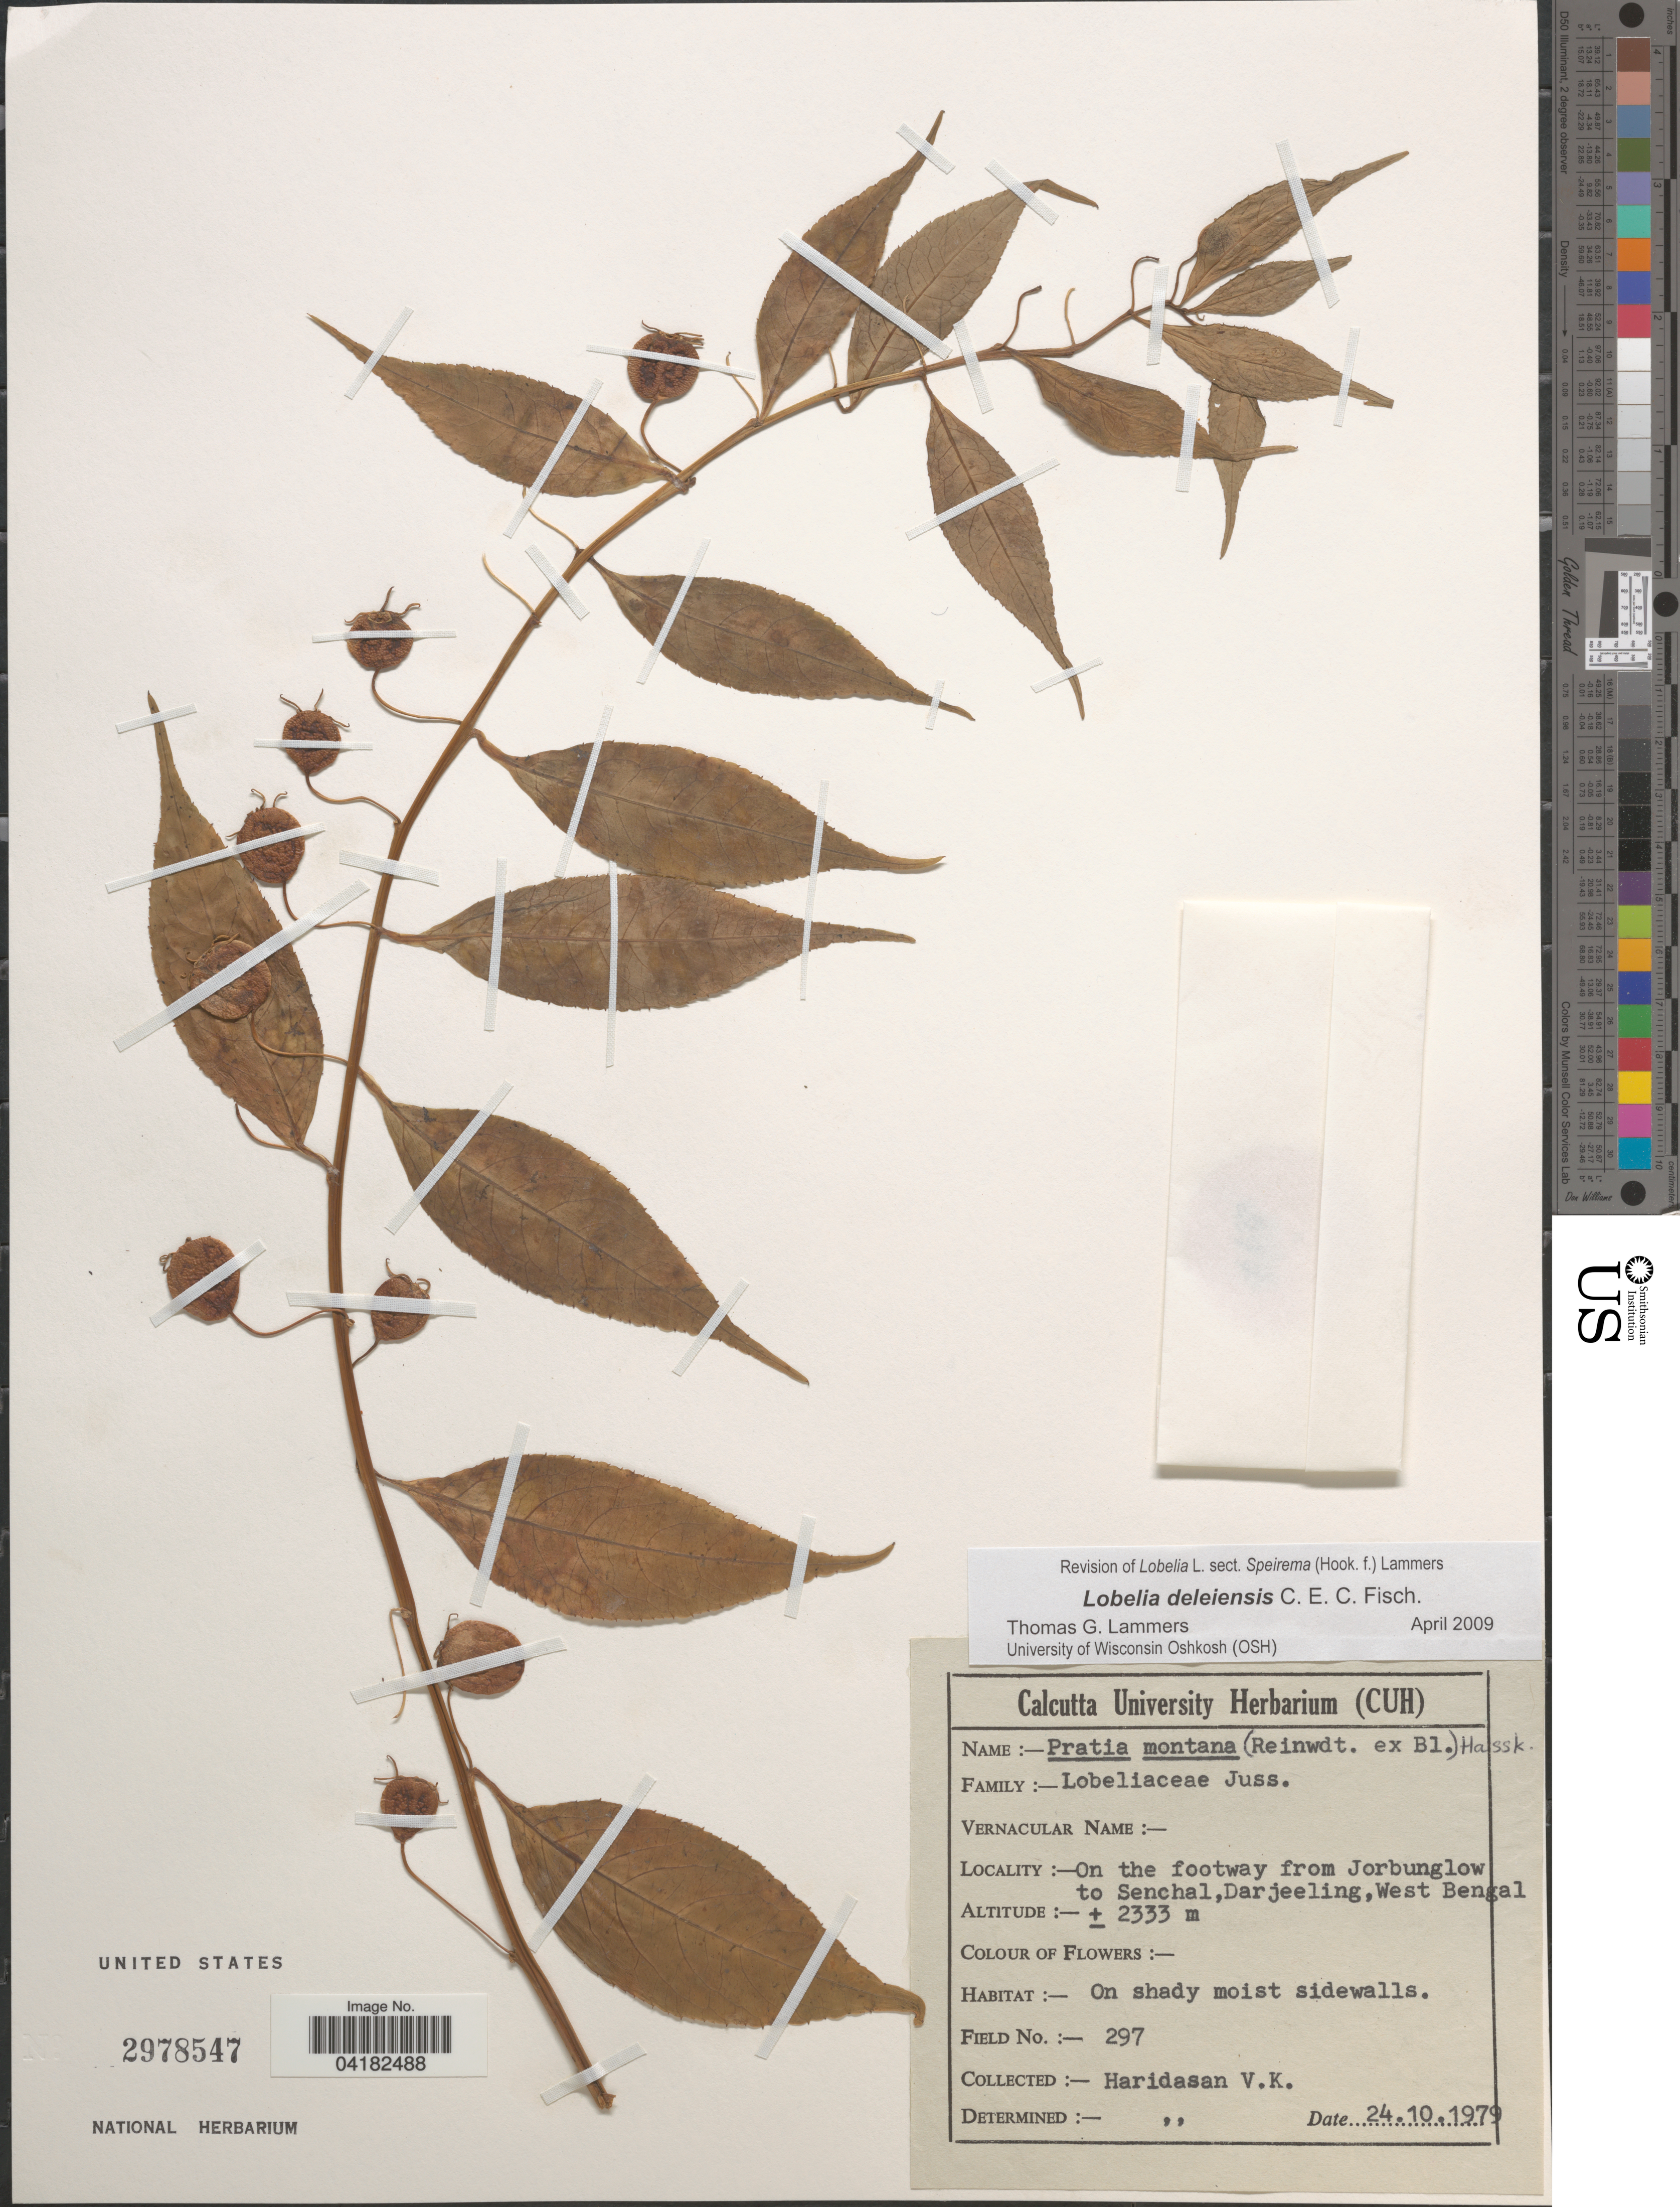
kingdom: Plantae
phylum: Tracheophyta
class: Magnoliopsida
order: Asterales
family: Campanulaceae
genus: Lobelia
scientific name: Lobelia deleiensis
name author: C.E.C. Fisch.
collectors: V. Haridasan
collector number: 297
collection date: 1979-10-24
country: India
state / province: West Bengal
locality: On the footway from Jorbunglow to Senchal, Darjeeling.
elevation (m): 2333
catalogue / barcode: US 2978547